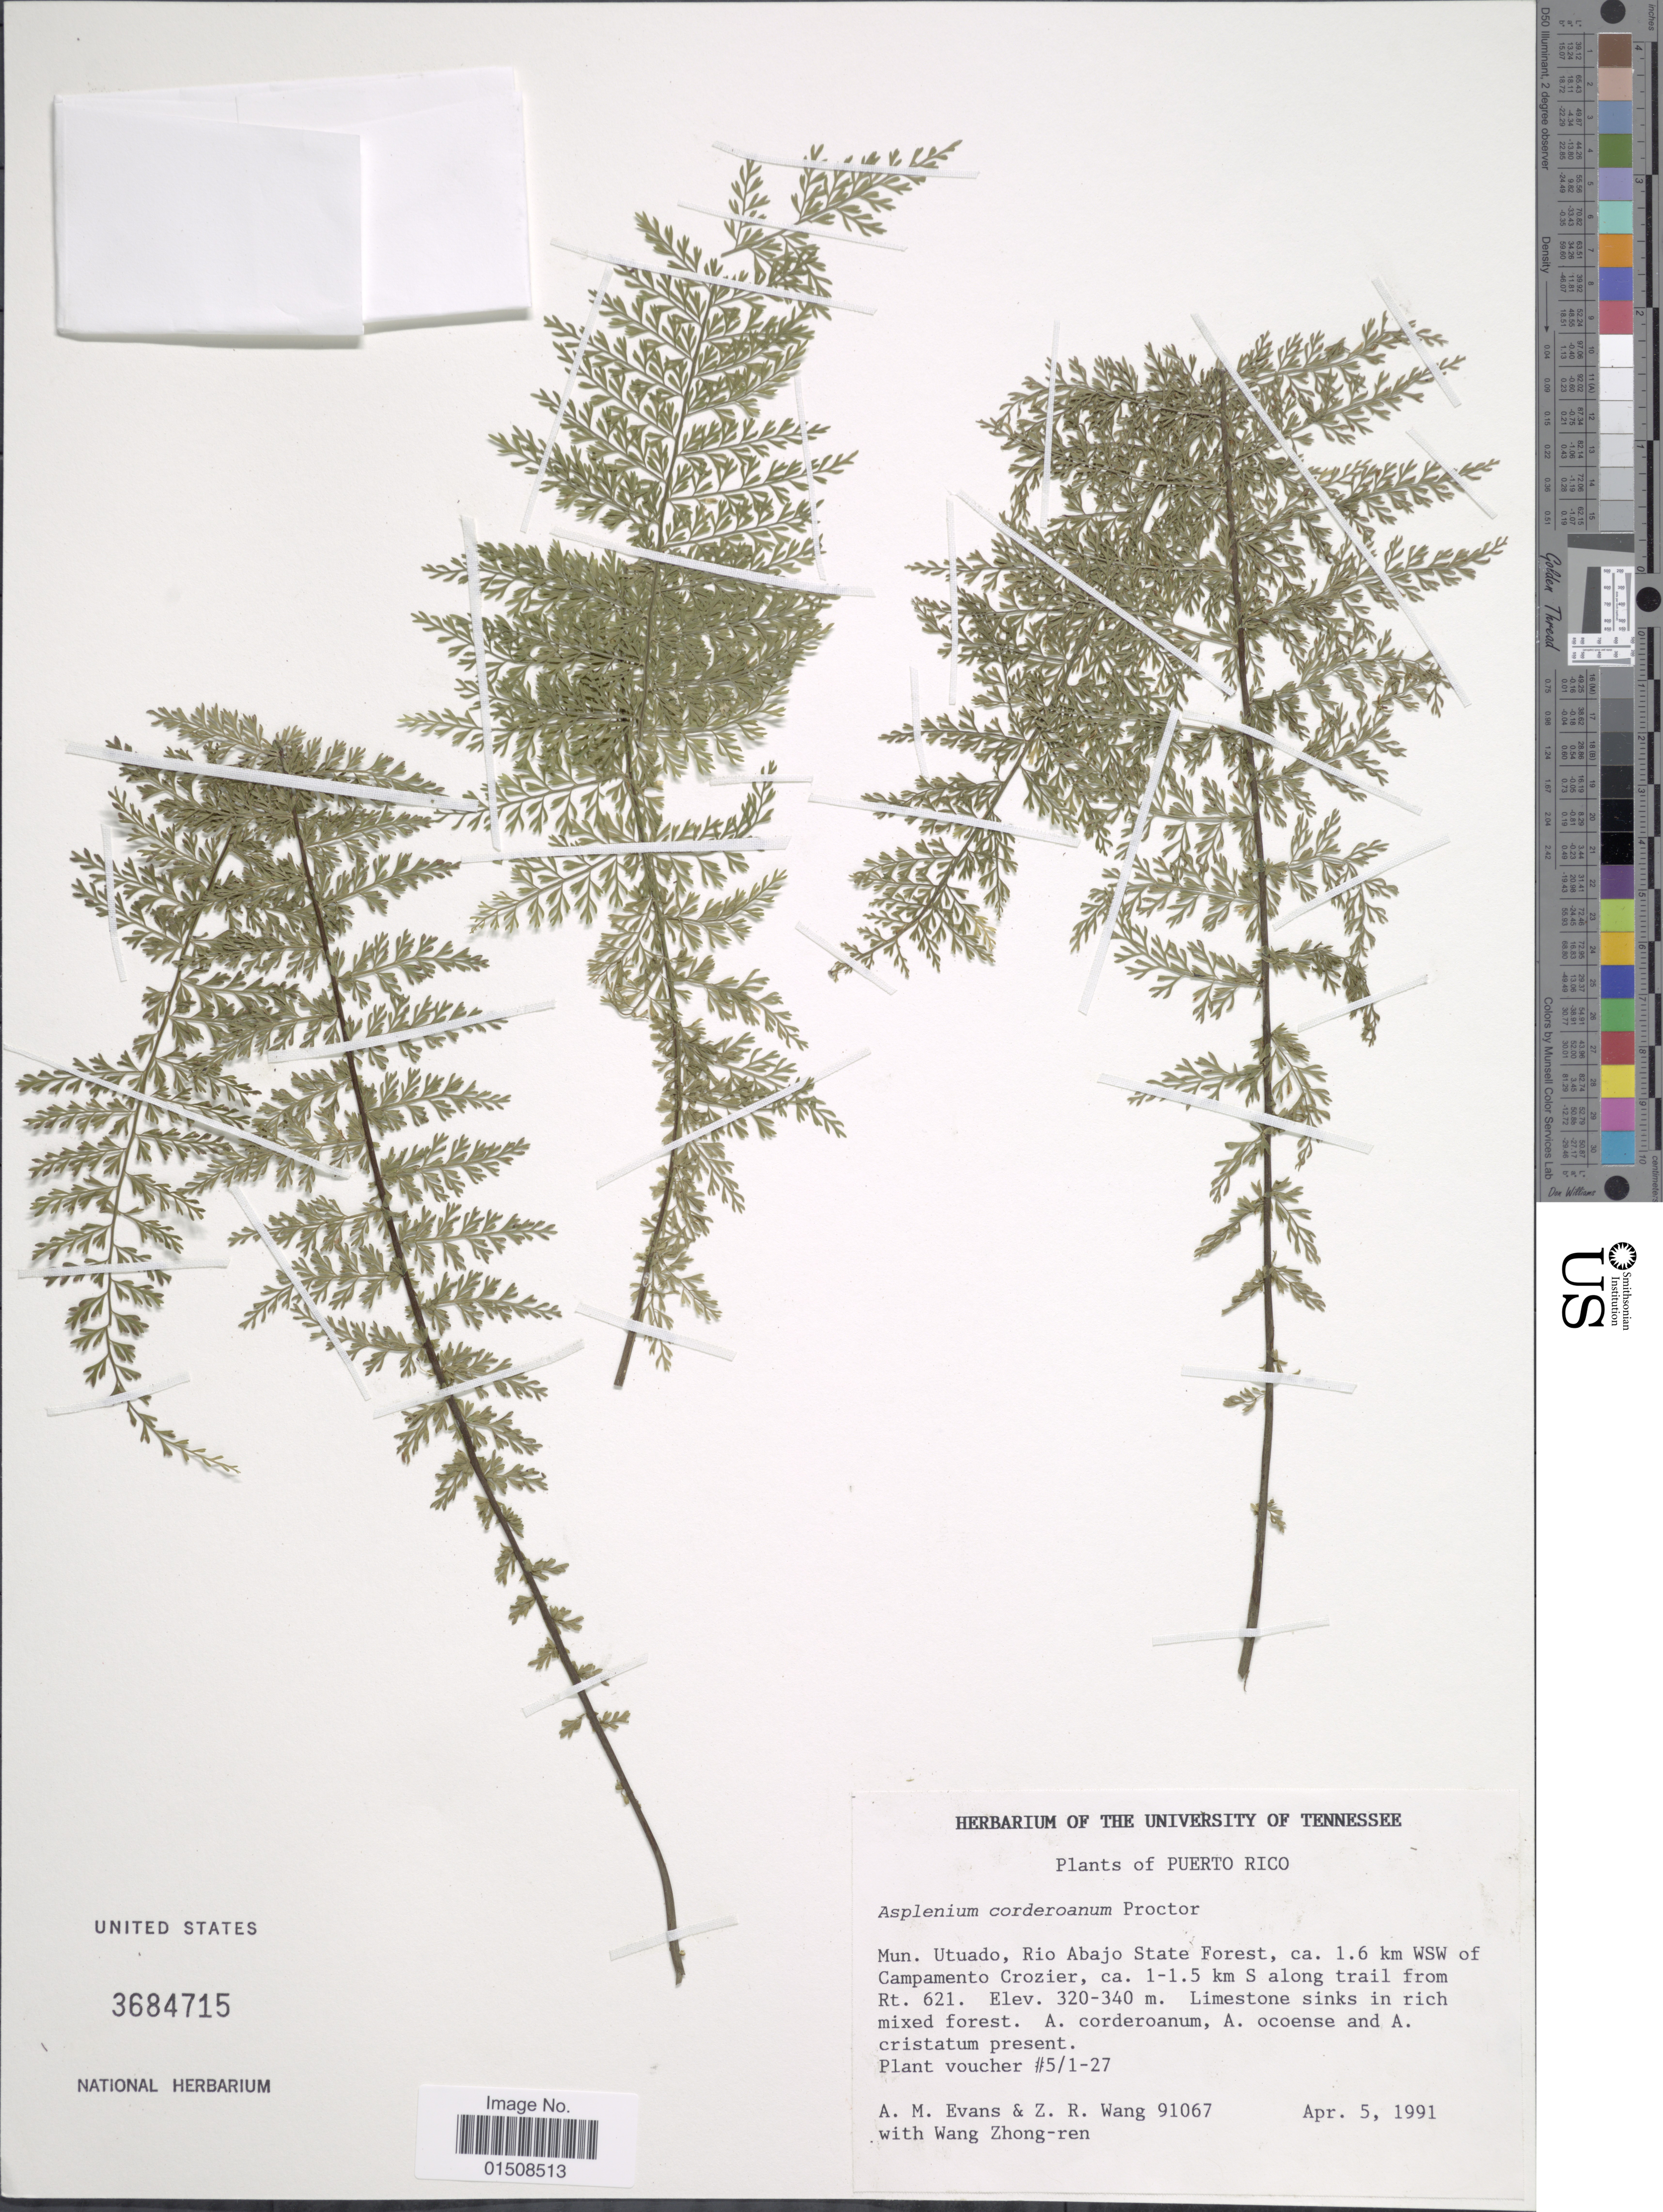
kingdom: Plantae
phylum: Tracheophyta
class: Polypodiopsida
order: Polypodiales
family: Aspleniaceae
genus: Asplenium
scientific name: Asplenium corderoanum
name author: Proctor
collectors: A. M. Evans, Z. R. Wang & Z. R. Wang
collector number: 91067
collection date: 1991-04-05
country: Puerto Rico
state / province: Utuado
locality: Rio Abajo State Forest, ca. 1.6 km WSW of Campamento Crozier, ca. 1-1.5 km S along trail from Rt. 621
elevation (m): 320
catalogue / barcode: US 3684715